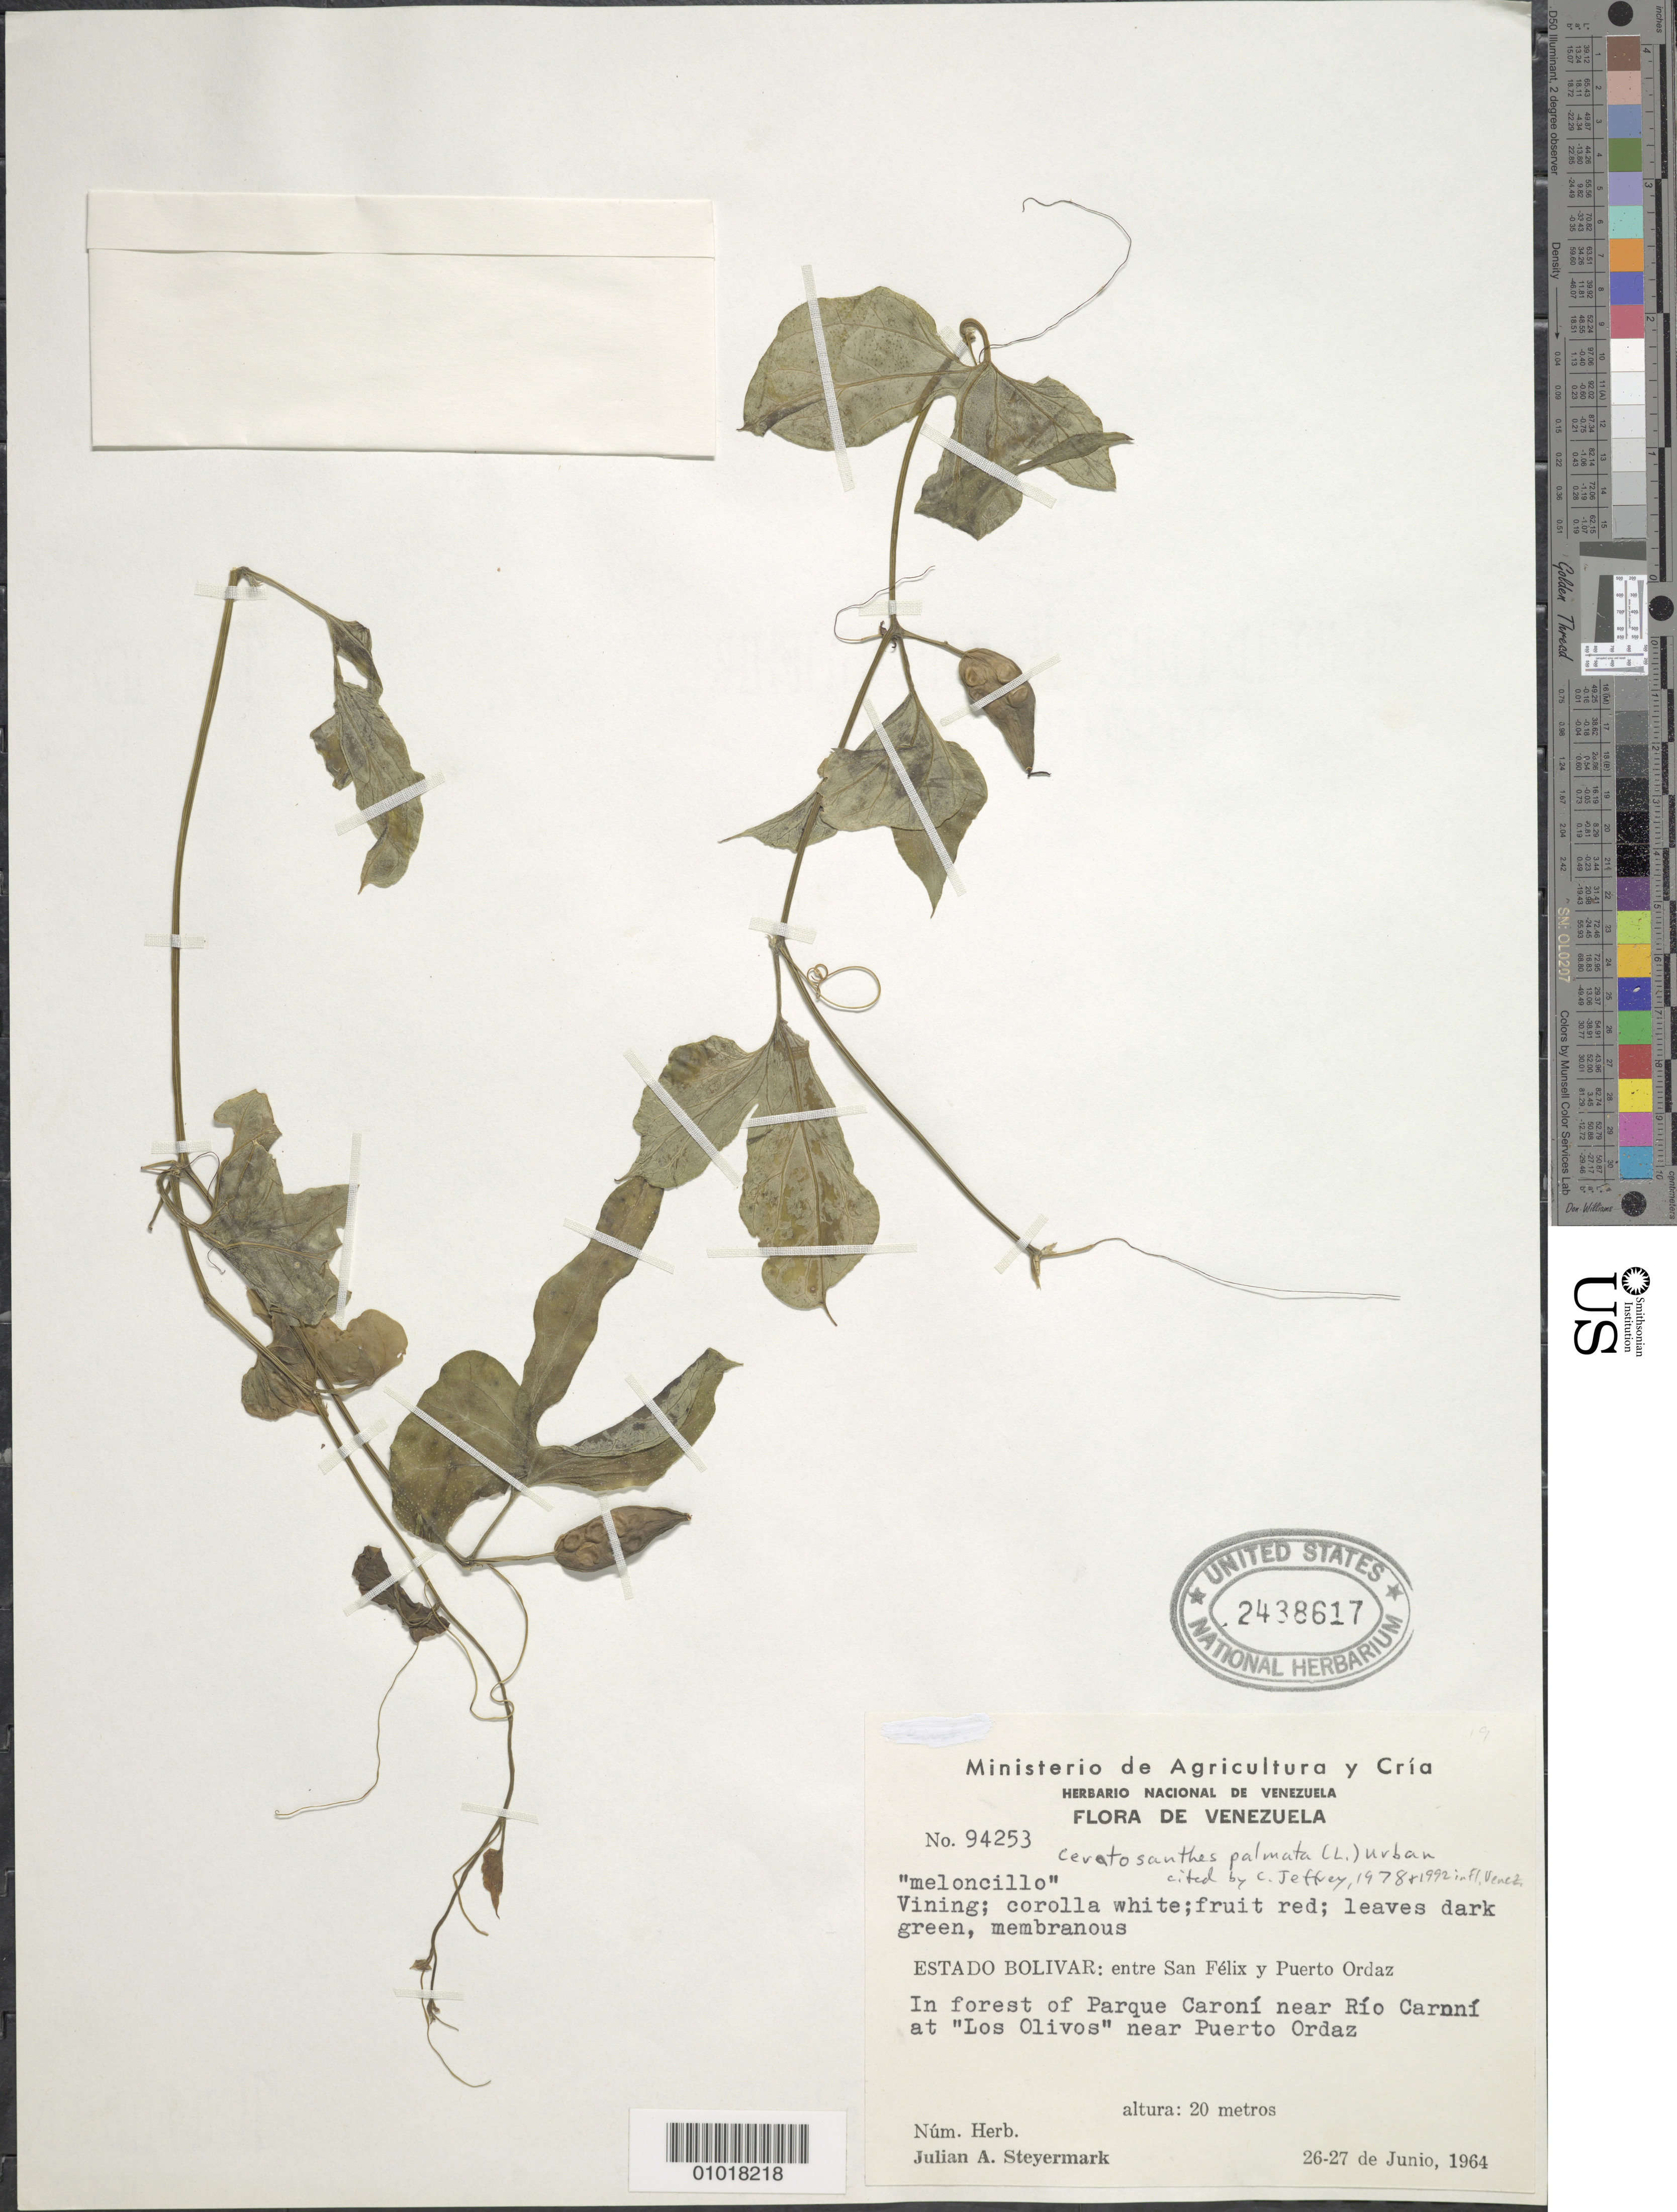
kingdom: Plantae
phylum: Tracheophyta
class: Magnoliopsida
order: Cucurbitales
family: Cucurbitaceae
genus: Ceratosanthes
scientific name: Ceratosanthes palmata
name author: (L.) Urb.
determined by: Jeffrey, C.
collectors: J. Steyermark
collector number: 94253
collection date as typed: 26-Jun-64 to 27-Jun-64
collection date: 1964-06-26/1964-06-27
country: Venezuela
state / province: Bolívar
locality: San Félix to Puerto Ordaz; "Los Olivos" (Olive trees), Parque Caroní along Río Caroní, near Puerto Ordaz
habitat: Forest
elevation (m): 20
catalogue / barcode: US 2438617